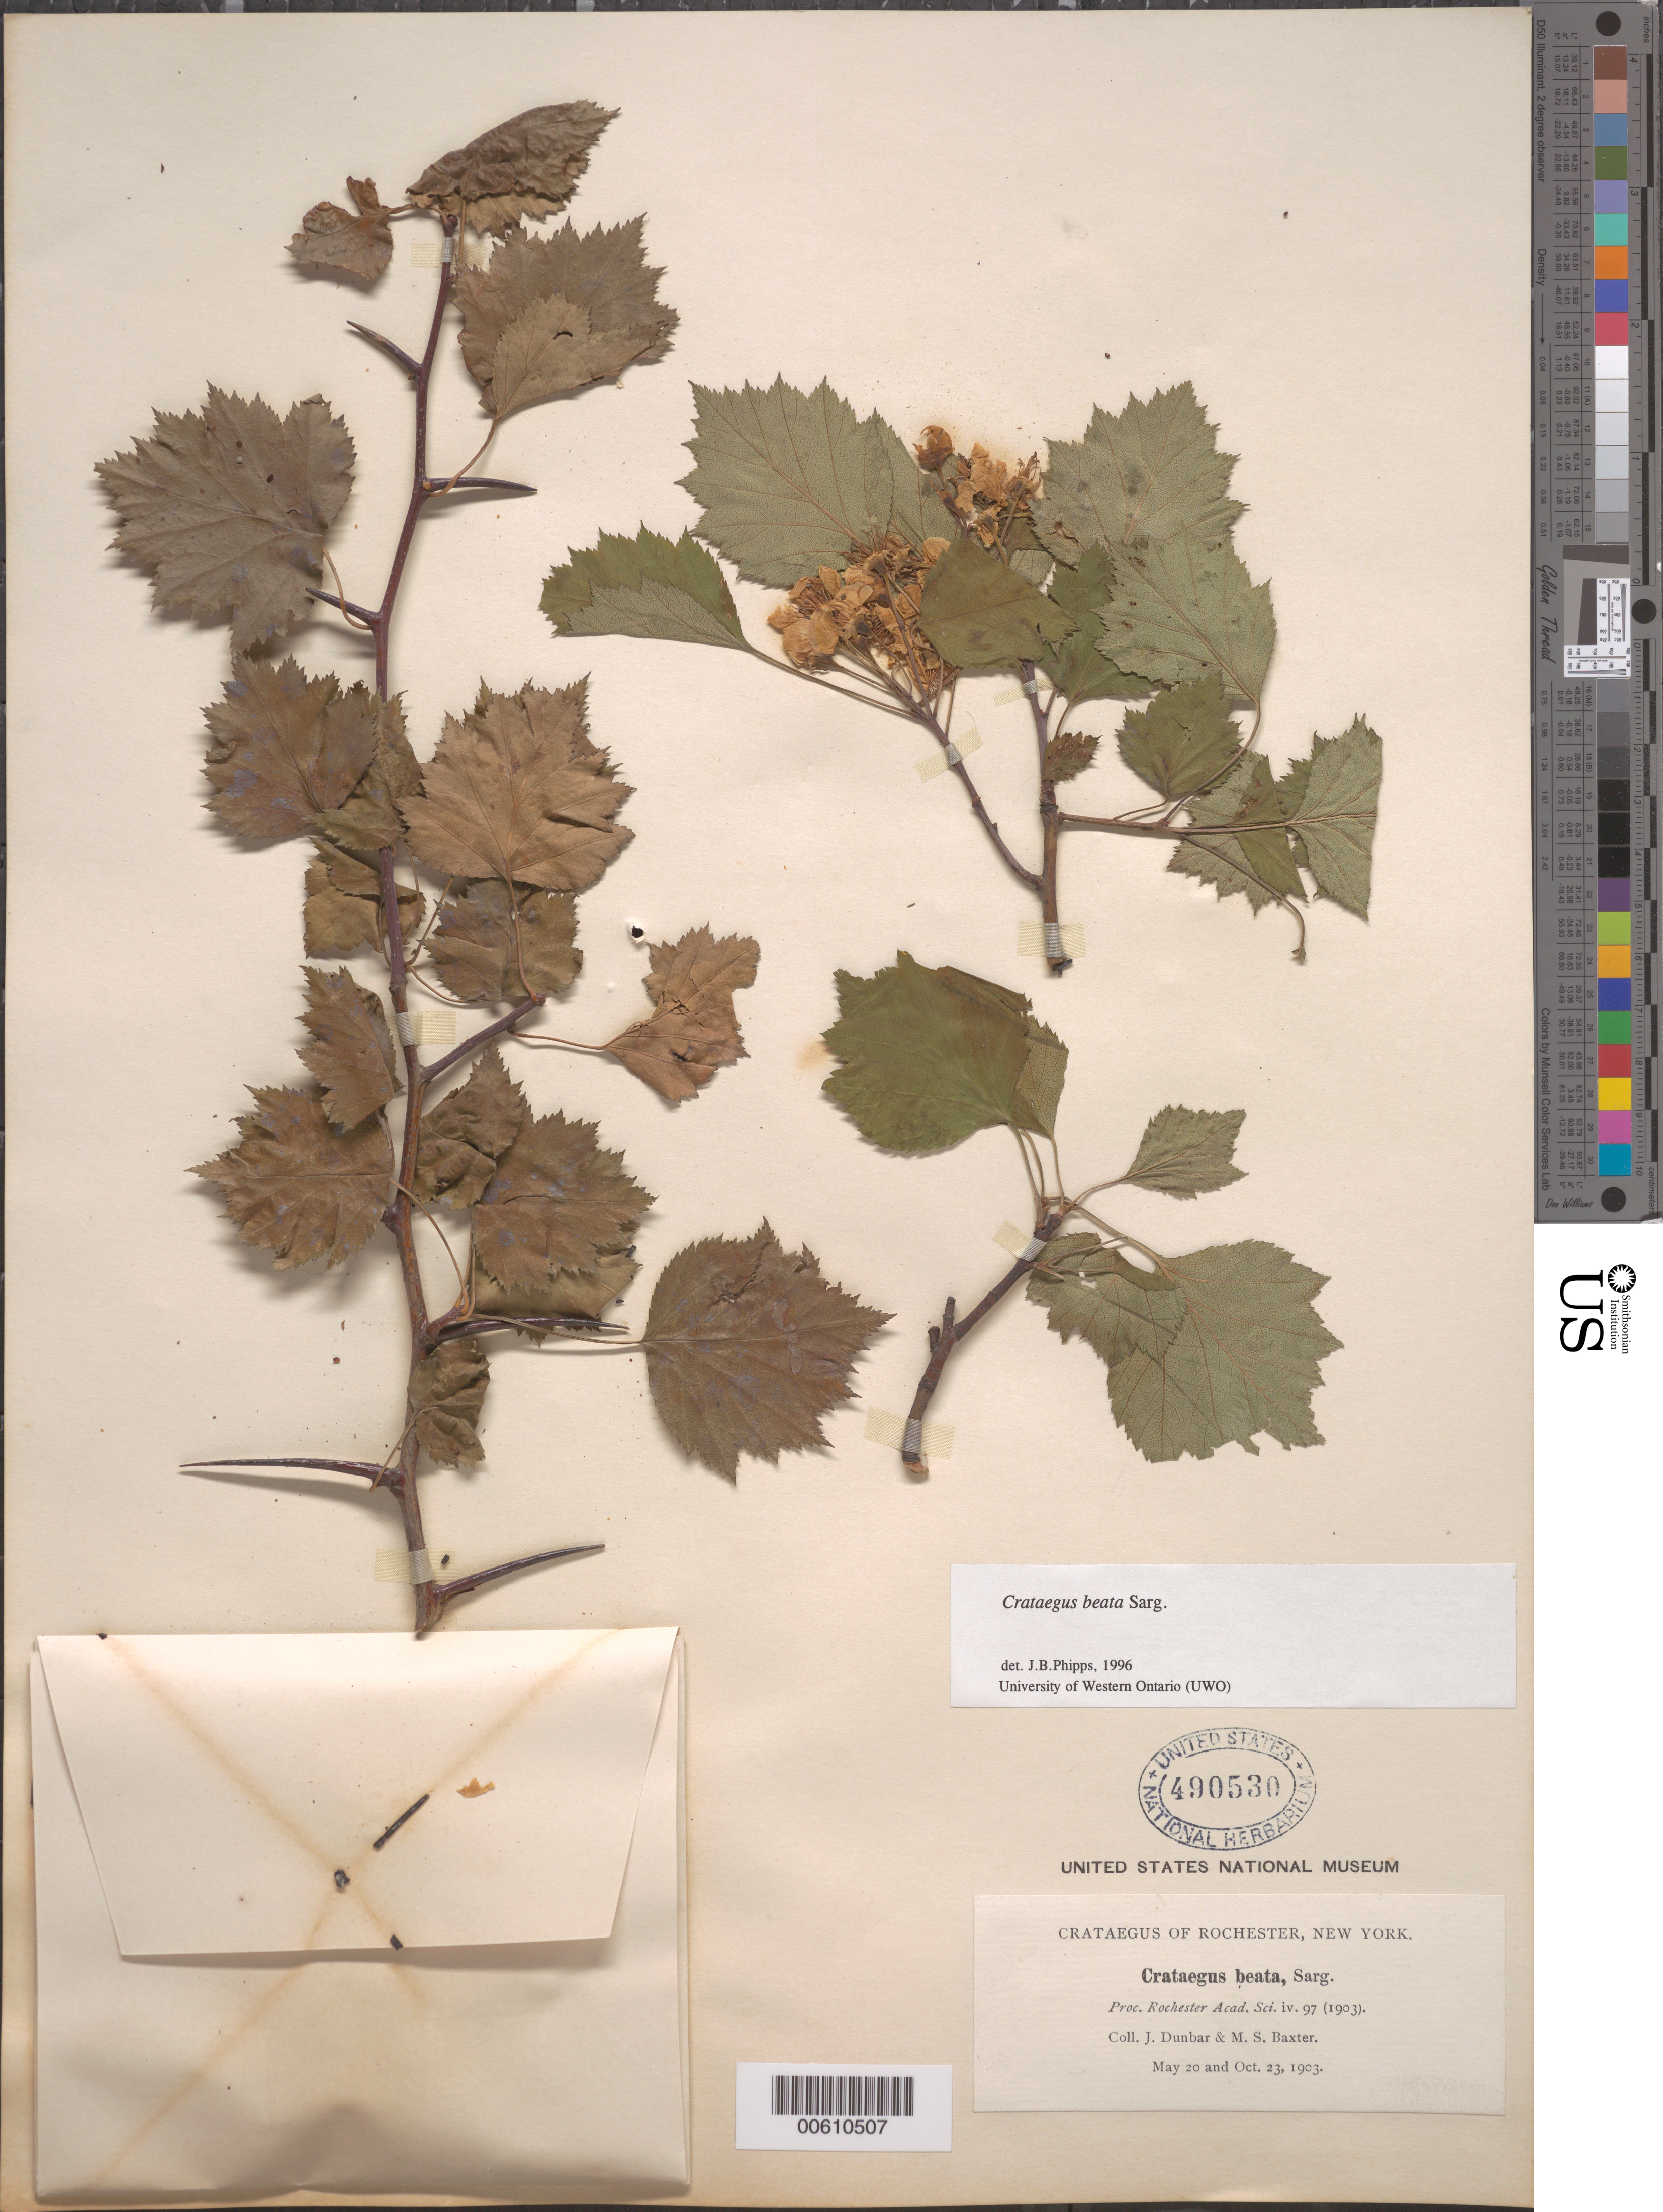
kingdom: Plantae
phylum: Tracheophyta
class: Magnoliopsida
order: Rosales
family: Rosaceae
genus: Crataegus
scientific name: Crataegus beata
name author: Sarg.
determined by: Phipps, James B., (UWO), University of Western Ontario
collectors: J. Dunbar & M. Baxter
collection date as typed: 20 May 1903 and 23 Oct 1903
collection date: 1903-05-20,1903-10-23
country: United States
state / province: New York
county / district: Monroe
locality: Rochester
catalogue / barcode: US 490530